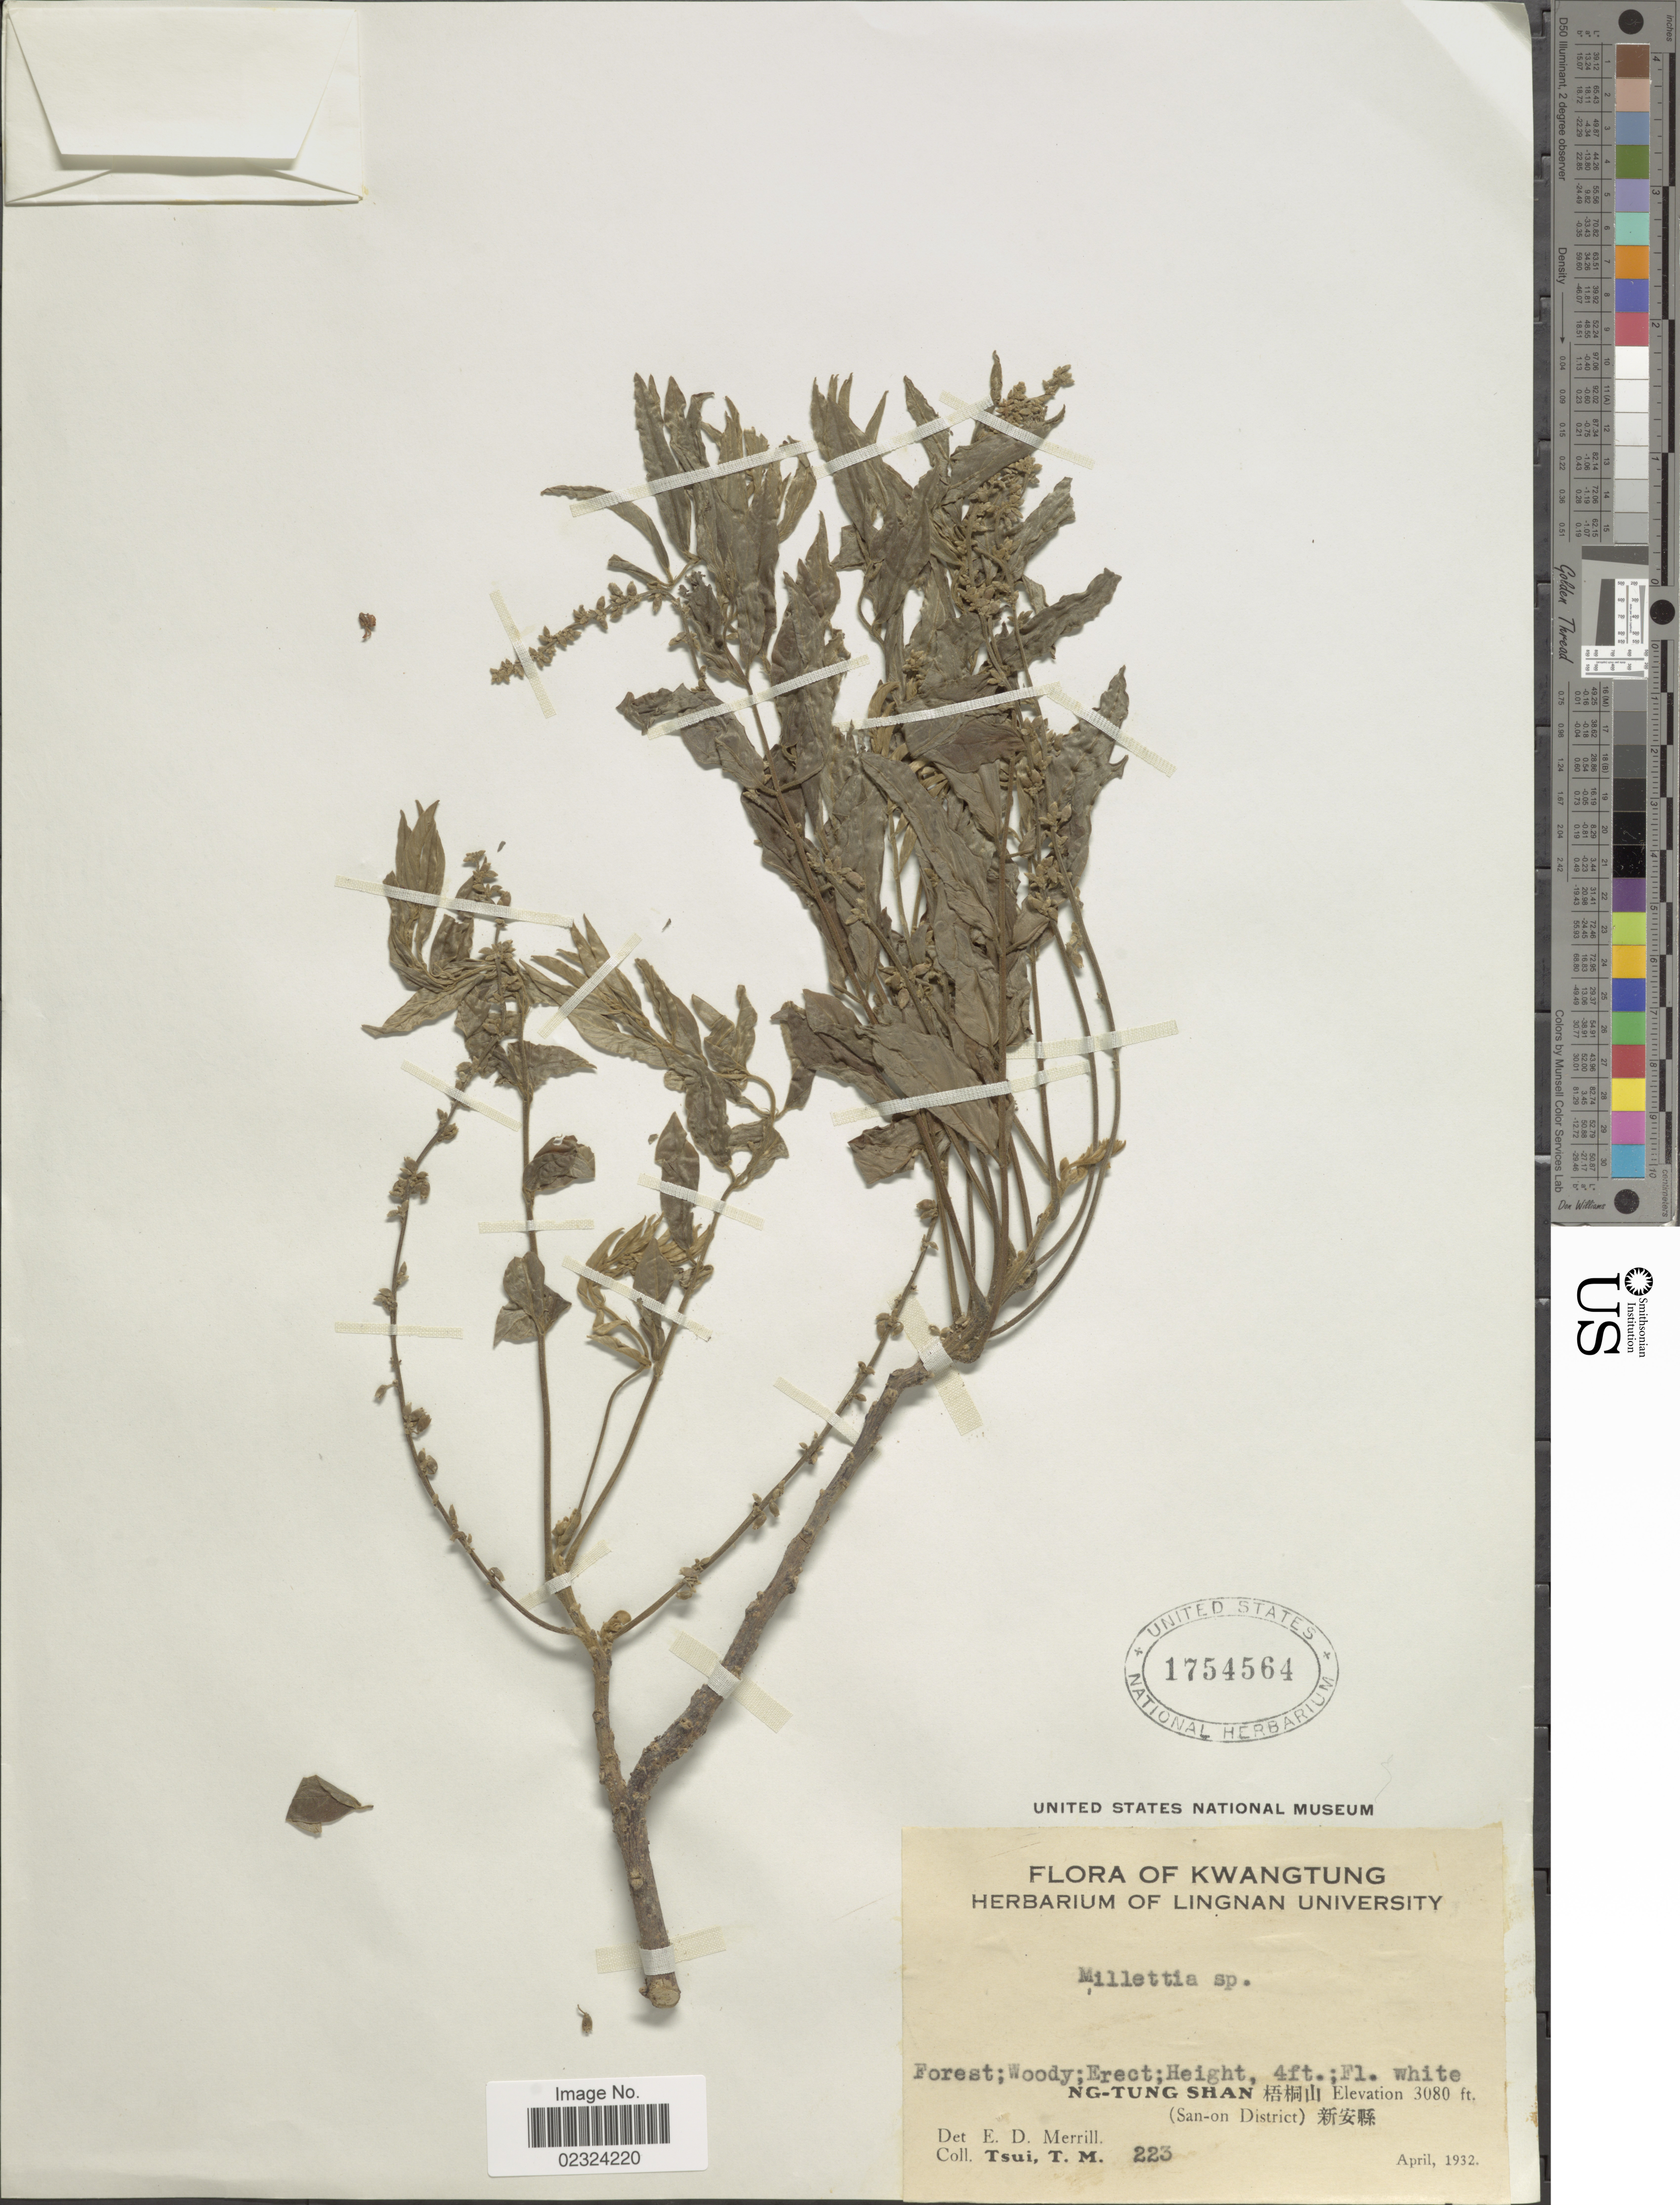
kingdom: Plantae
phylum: Tracheophyta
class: Magnoliopsida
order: Fabales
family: Fabaceae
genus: Millettia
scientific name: Millettia sp.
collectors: T. Tsui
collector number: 223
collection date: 1932-04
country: China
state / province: Guangdong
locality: Kwangtung. Ng-Tung Shan. ( San-on District).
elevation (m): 939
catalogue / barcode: US 1754564